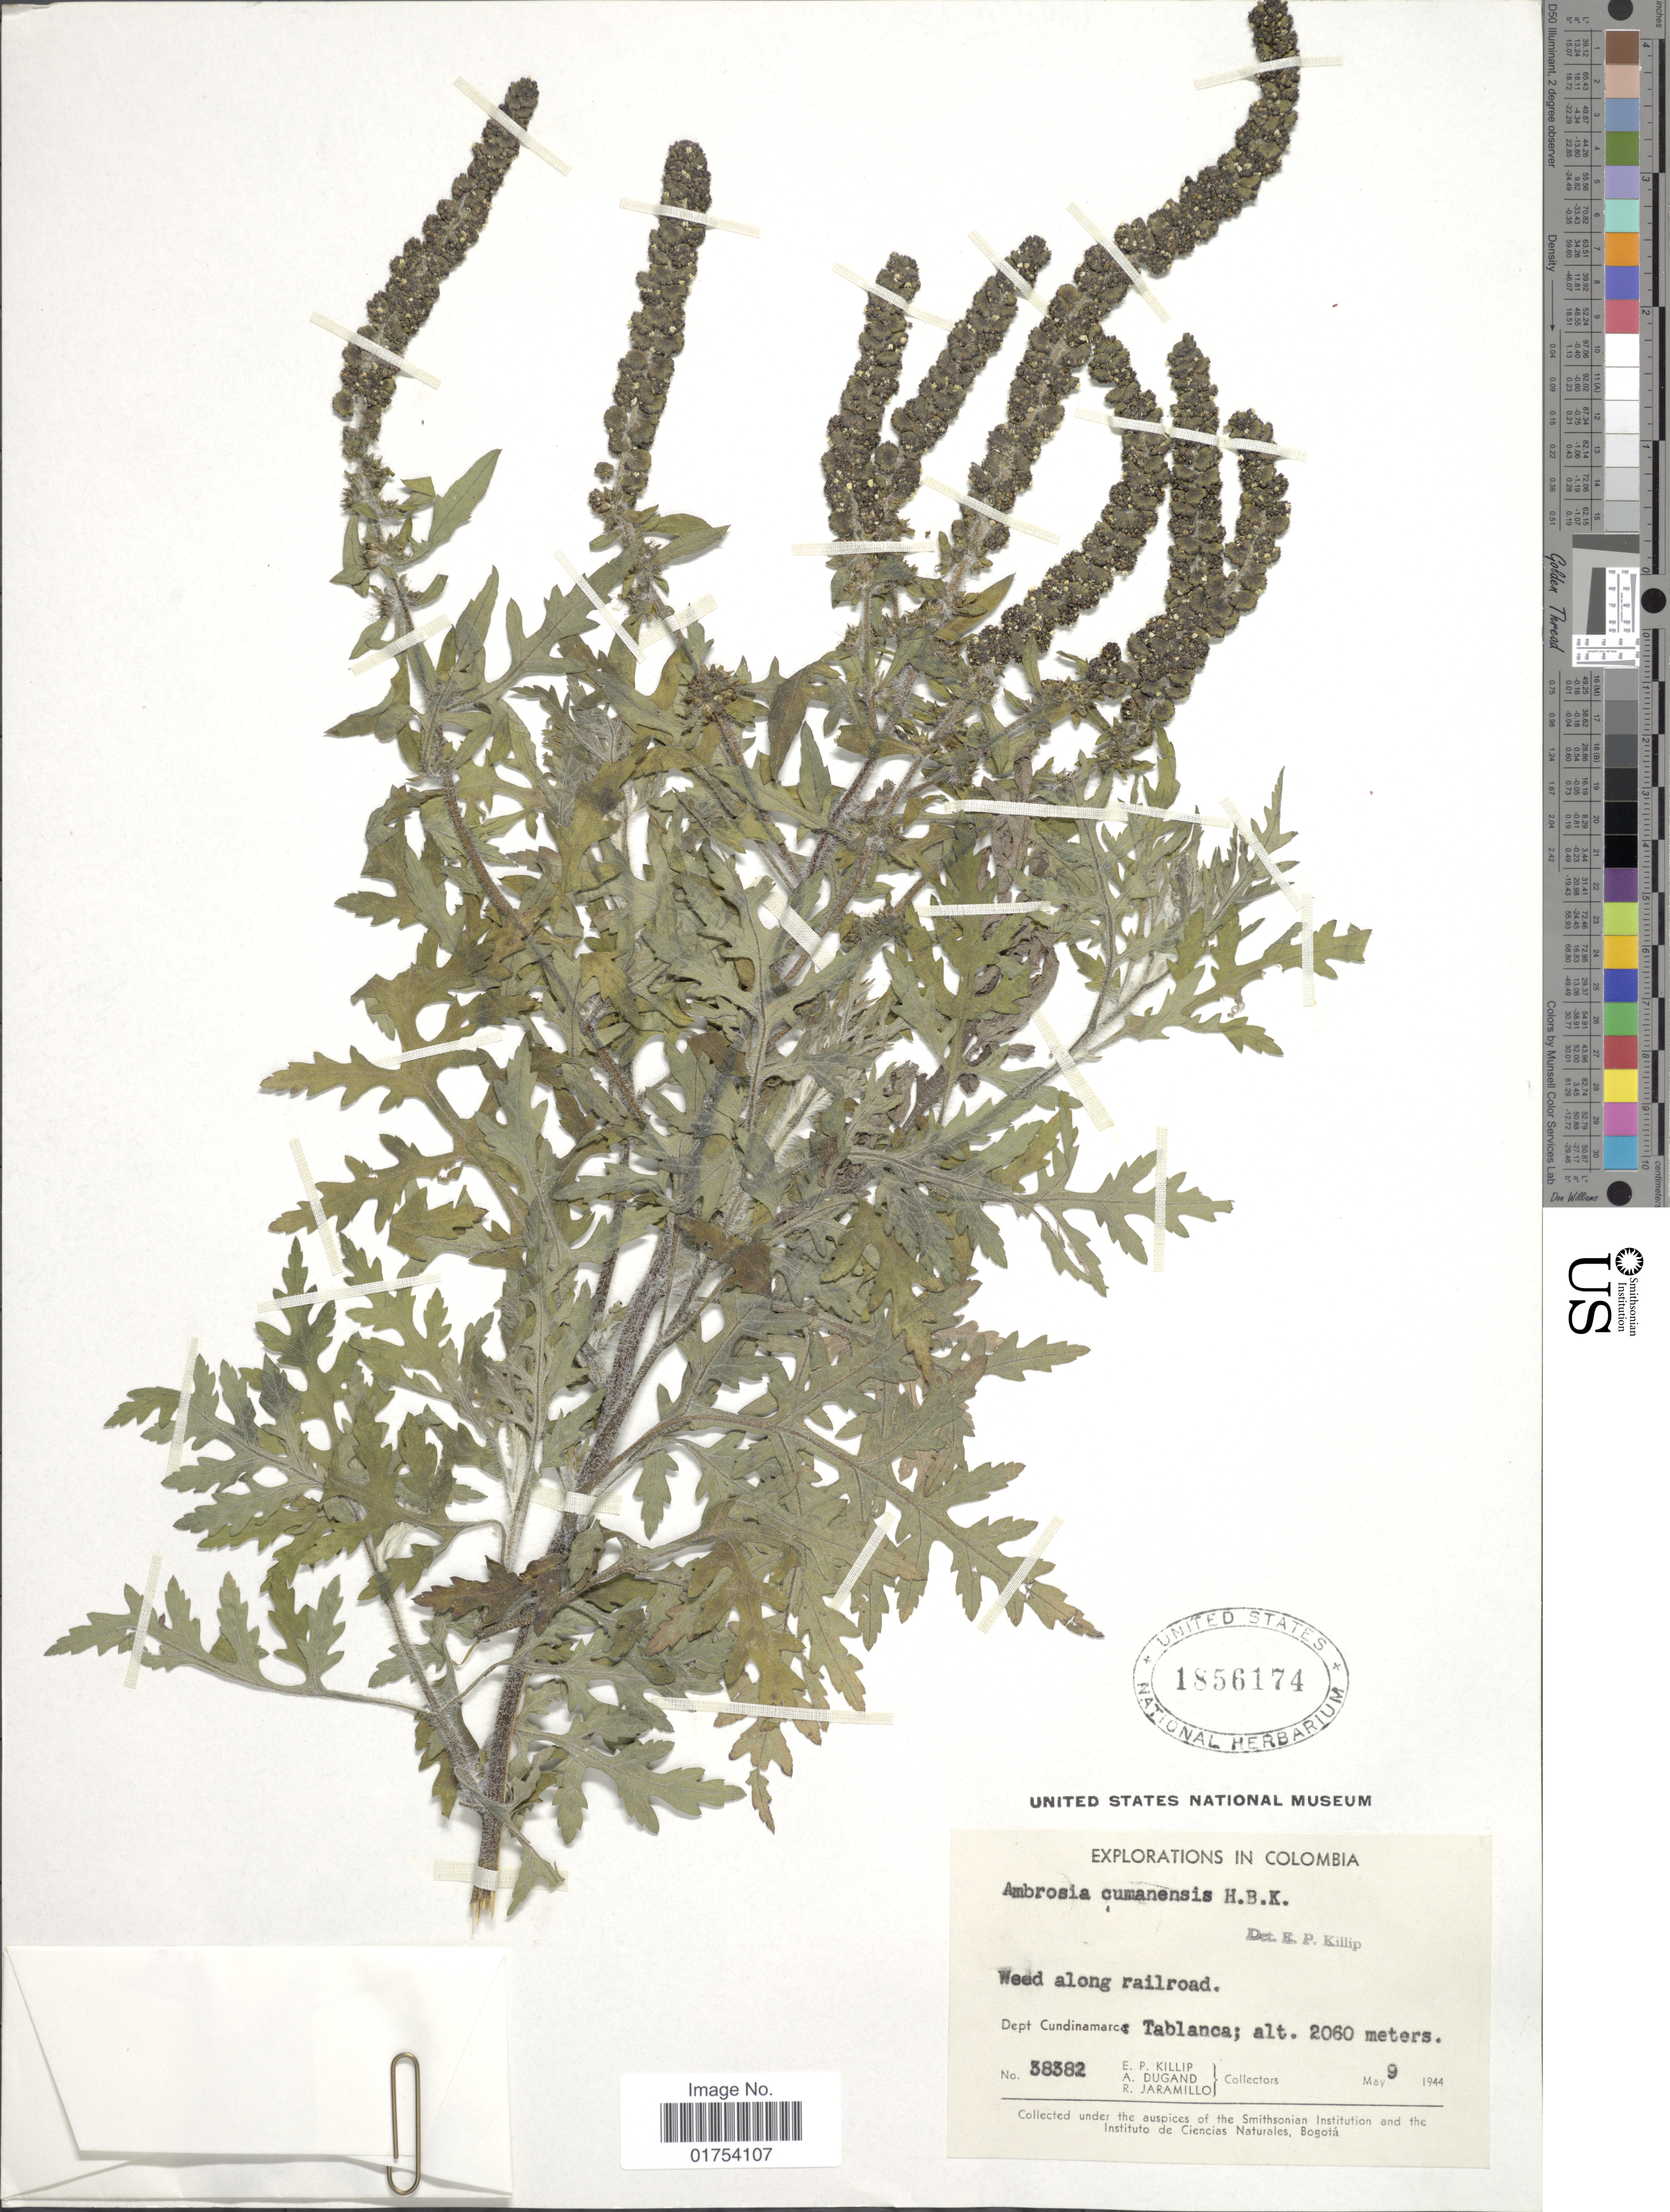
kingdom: Plantae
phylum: Tracheophyta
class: Magnoliopsida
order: Asterales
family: Asteraceae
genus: Ambrosia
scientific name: Ambrosia peruviana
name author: Willd.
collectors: E. P. Killip, A. Dugand & R. Jaramillo M.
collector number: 38382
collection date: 1944-05-09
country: Colombia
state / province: Cundinamarca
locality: Tablanca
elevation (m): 2060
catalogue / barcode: US 1856174